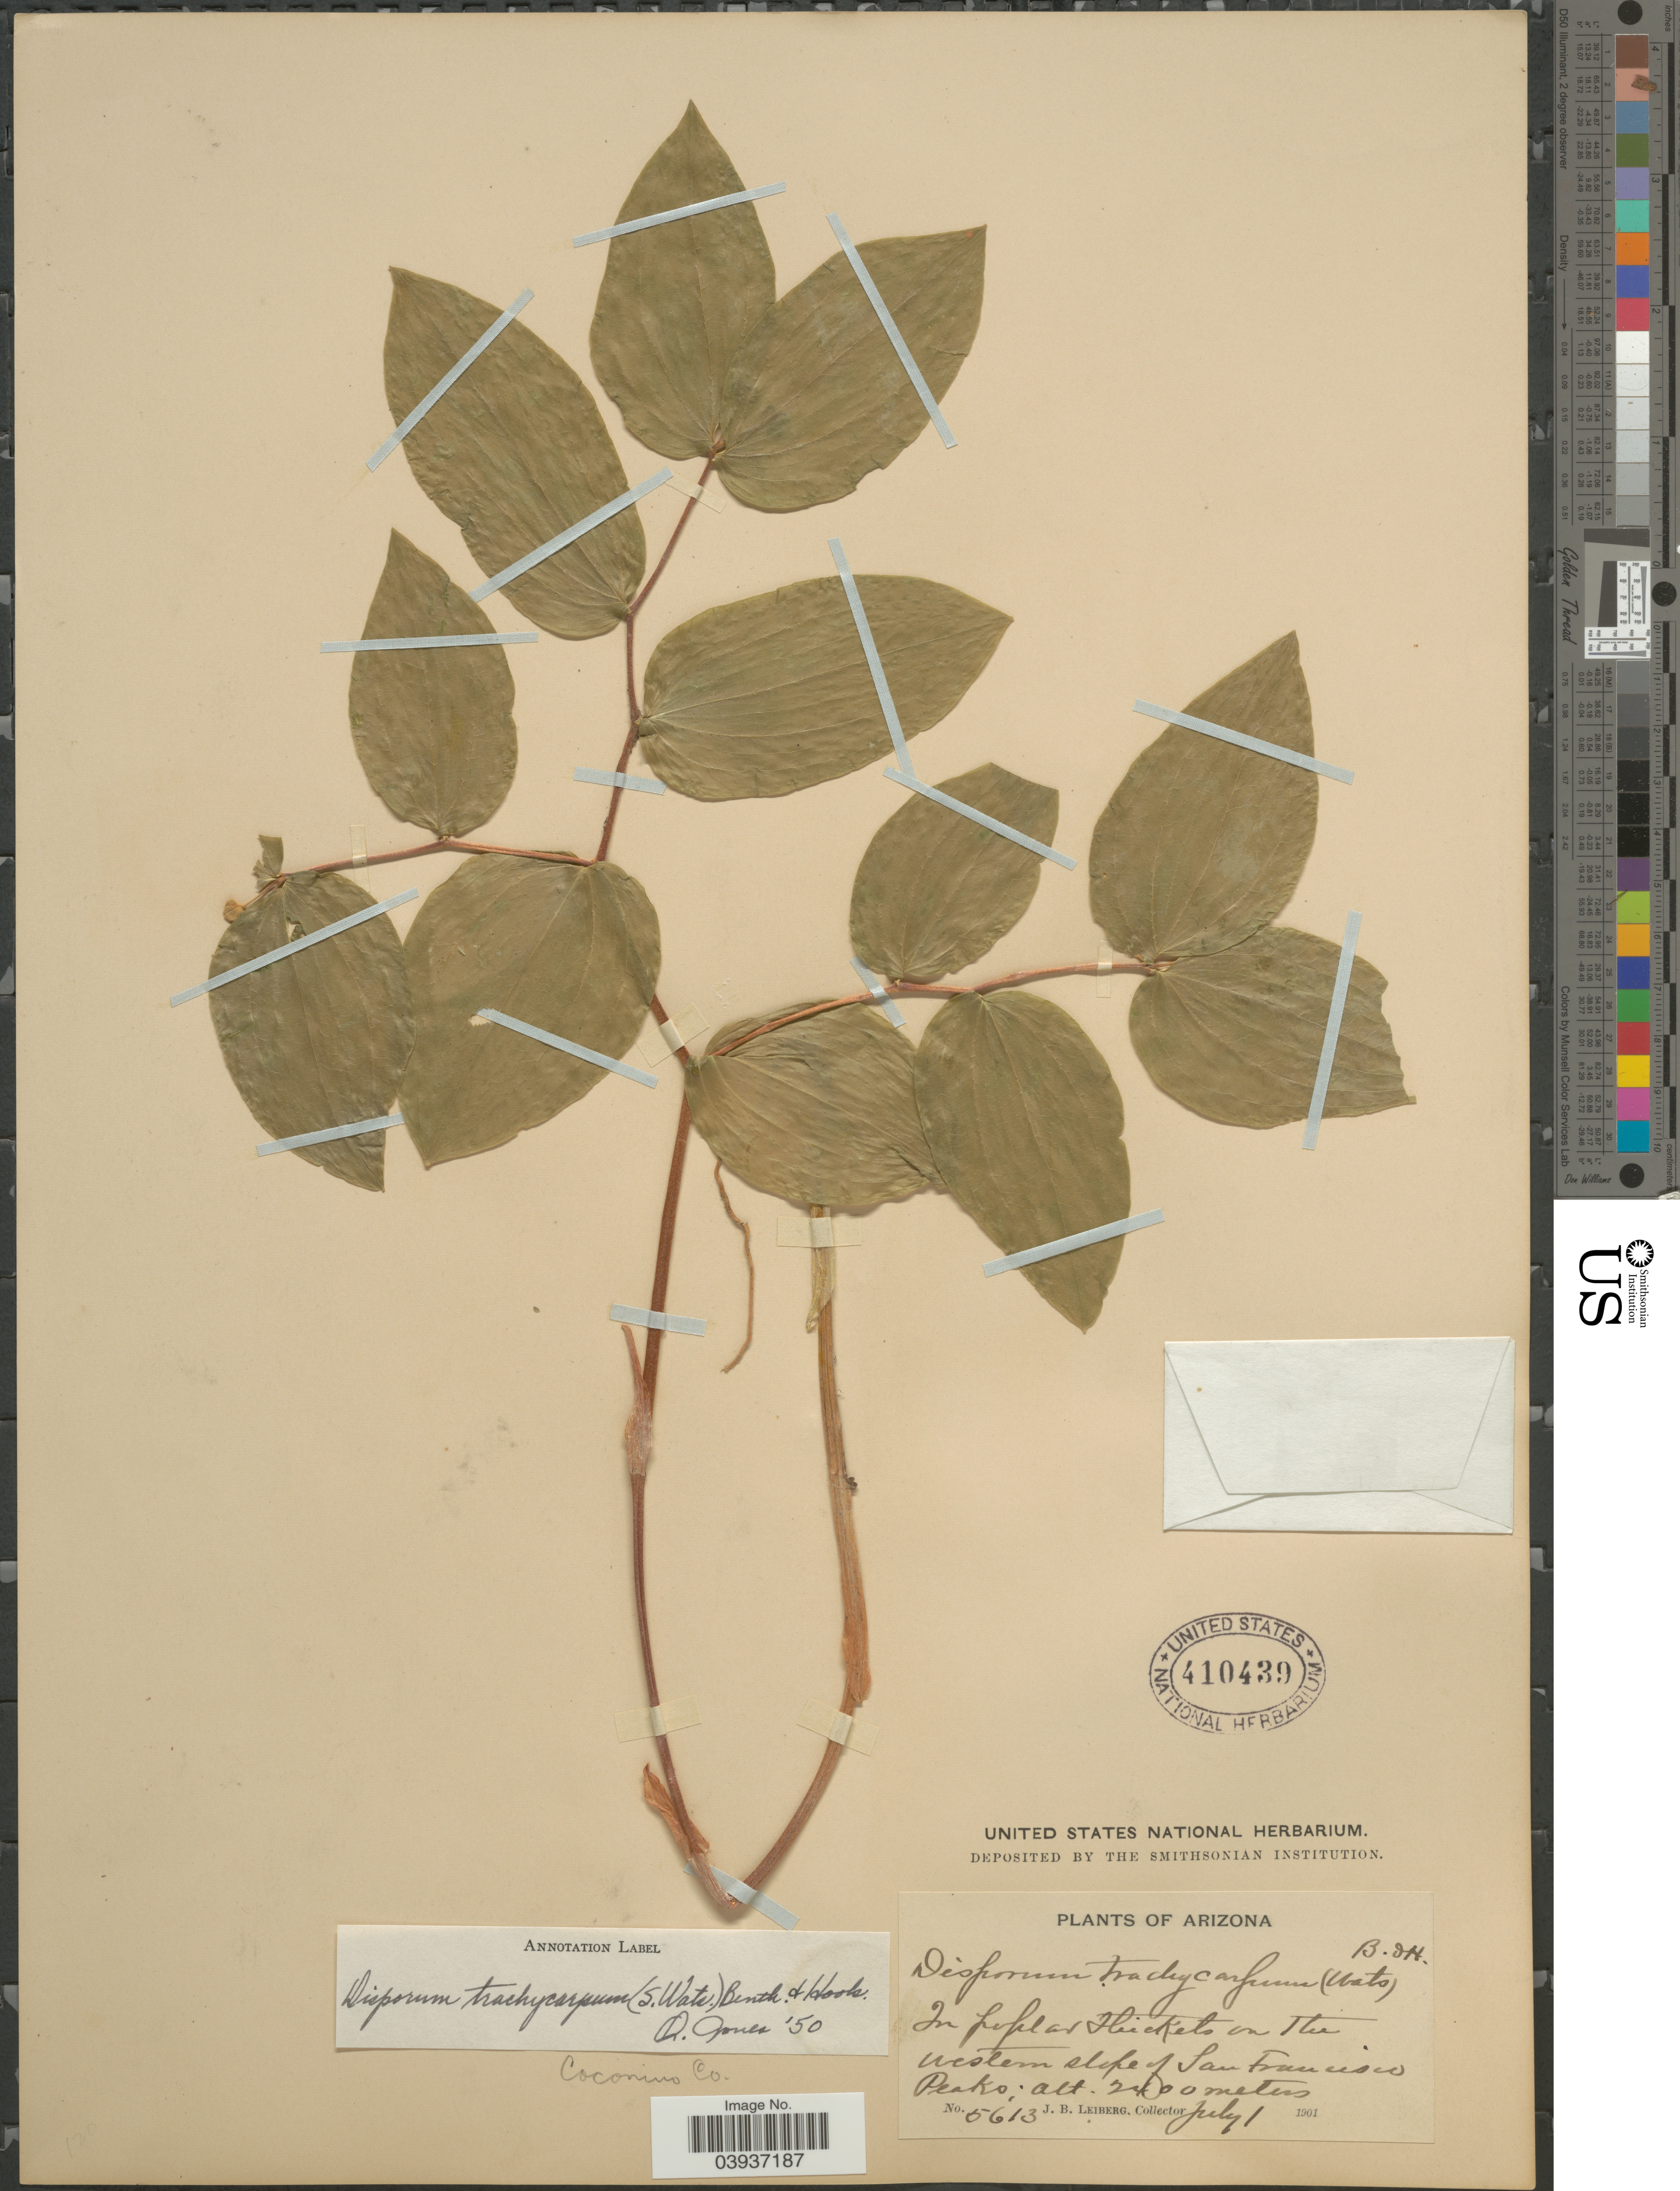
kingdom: Plantae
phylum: Tracheophyta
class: Liliopsida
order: Liliales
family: Colchicaceae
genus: Disporum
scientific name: Disporum trachycarpum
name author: (S. Watson) Benth. & Hook. f.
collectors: J. B. Leiberg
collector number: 5613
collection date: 1901-07-01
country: United States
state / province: Arizona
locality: Western slope of San Francisco Peaks.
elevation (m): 2400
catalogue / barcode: US 410439